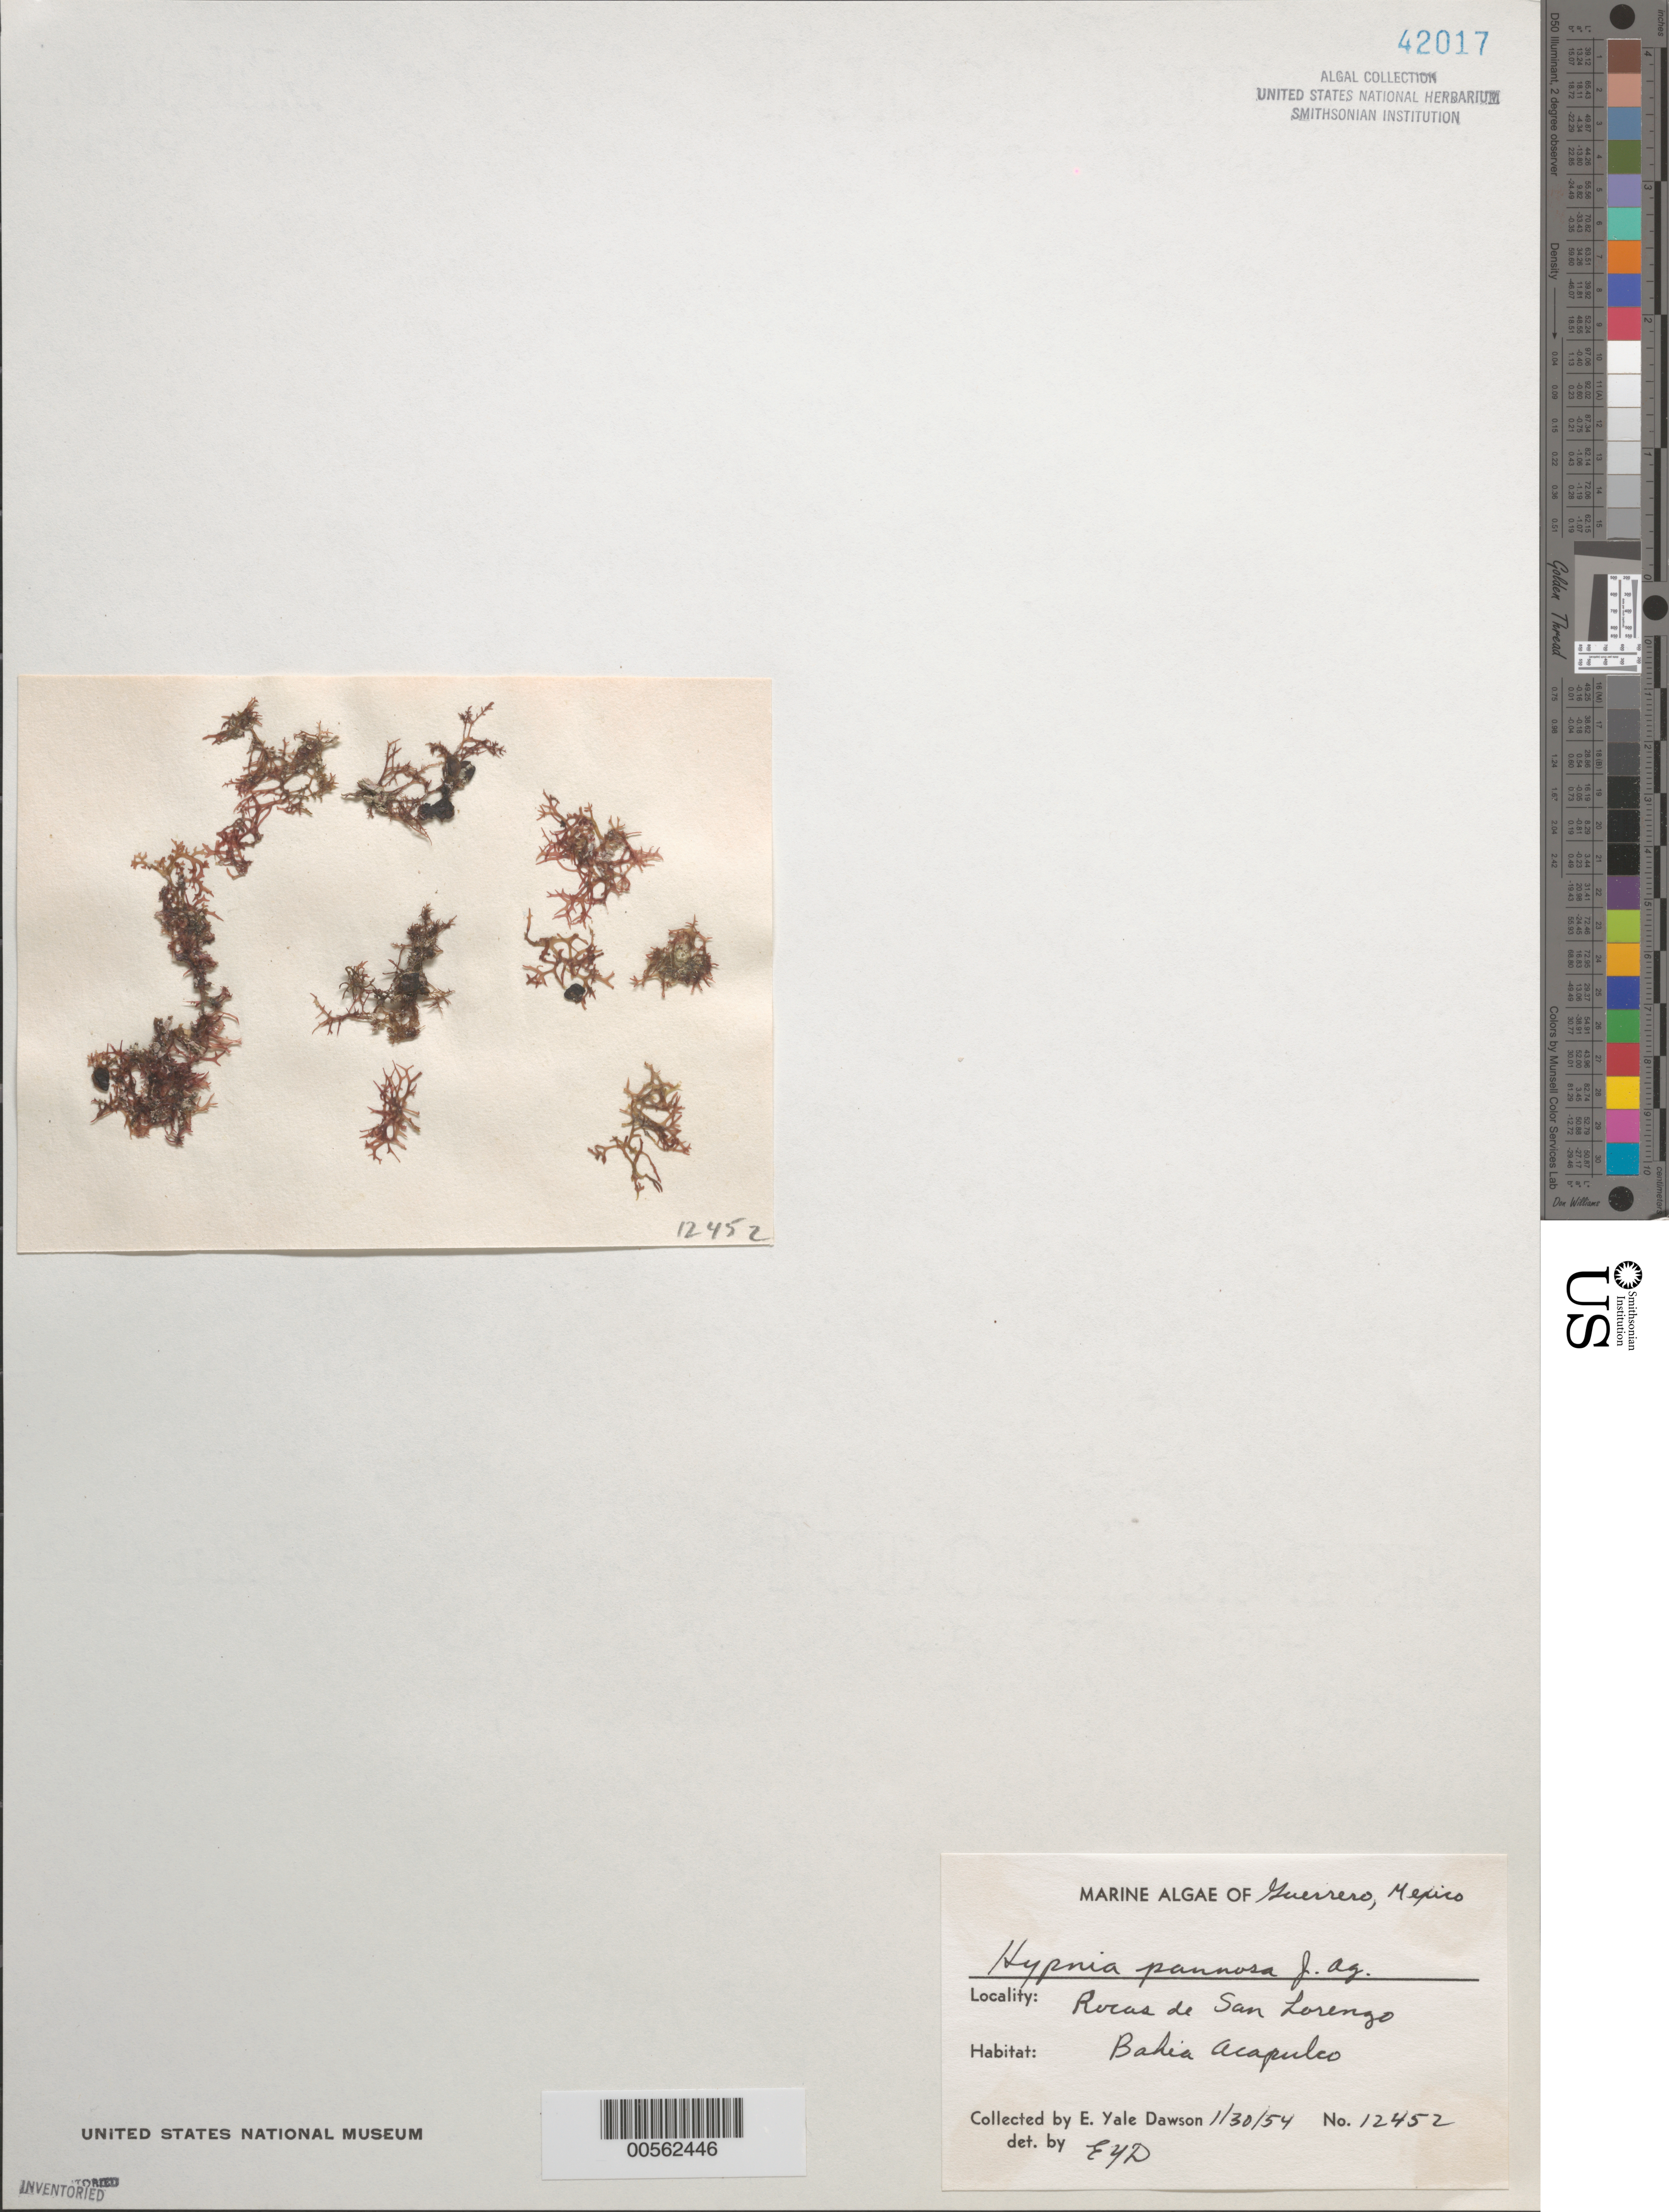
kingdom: Plantae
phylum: Rhodophyta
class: Florideophyceae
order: Gigartinales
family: Cystocloniaceae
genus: Hypnea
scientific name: Hypnea pannosa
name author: J. Agardh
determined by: Dawson, E. Y.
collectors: E. Y. Dawson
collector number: EYD 12452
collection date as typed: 30 Jan 1954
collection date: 1954-01-30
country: Mexico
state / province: Guerrero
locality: Bahia Acapulco, Rocas de San Lorenzo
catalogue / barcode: US 42017